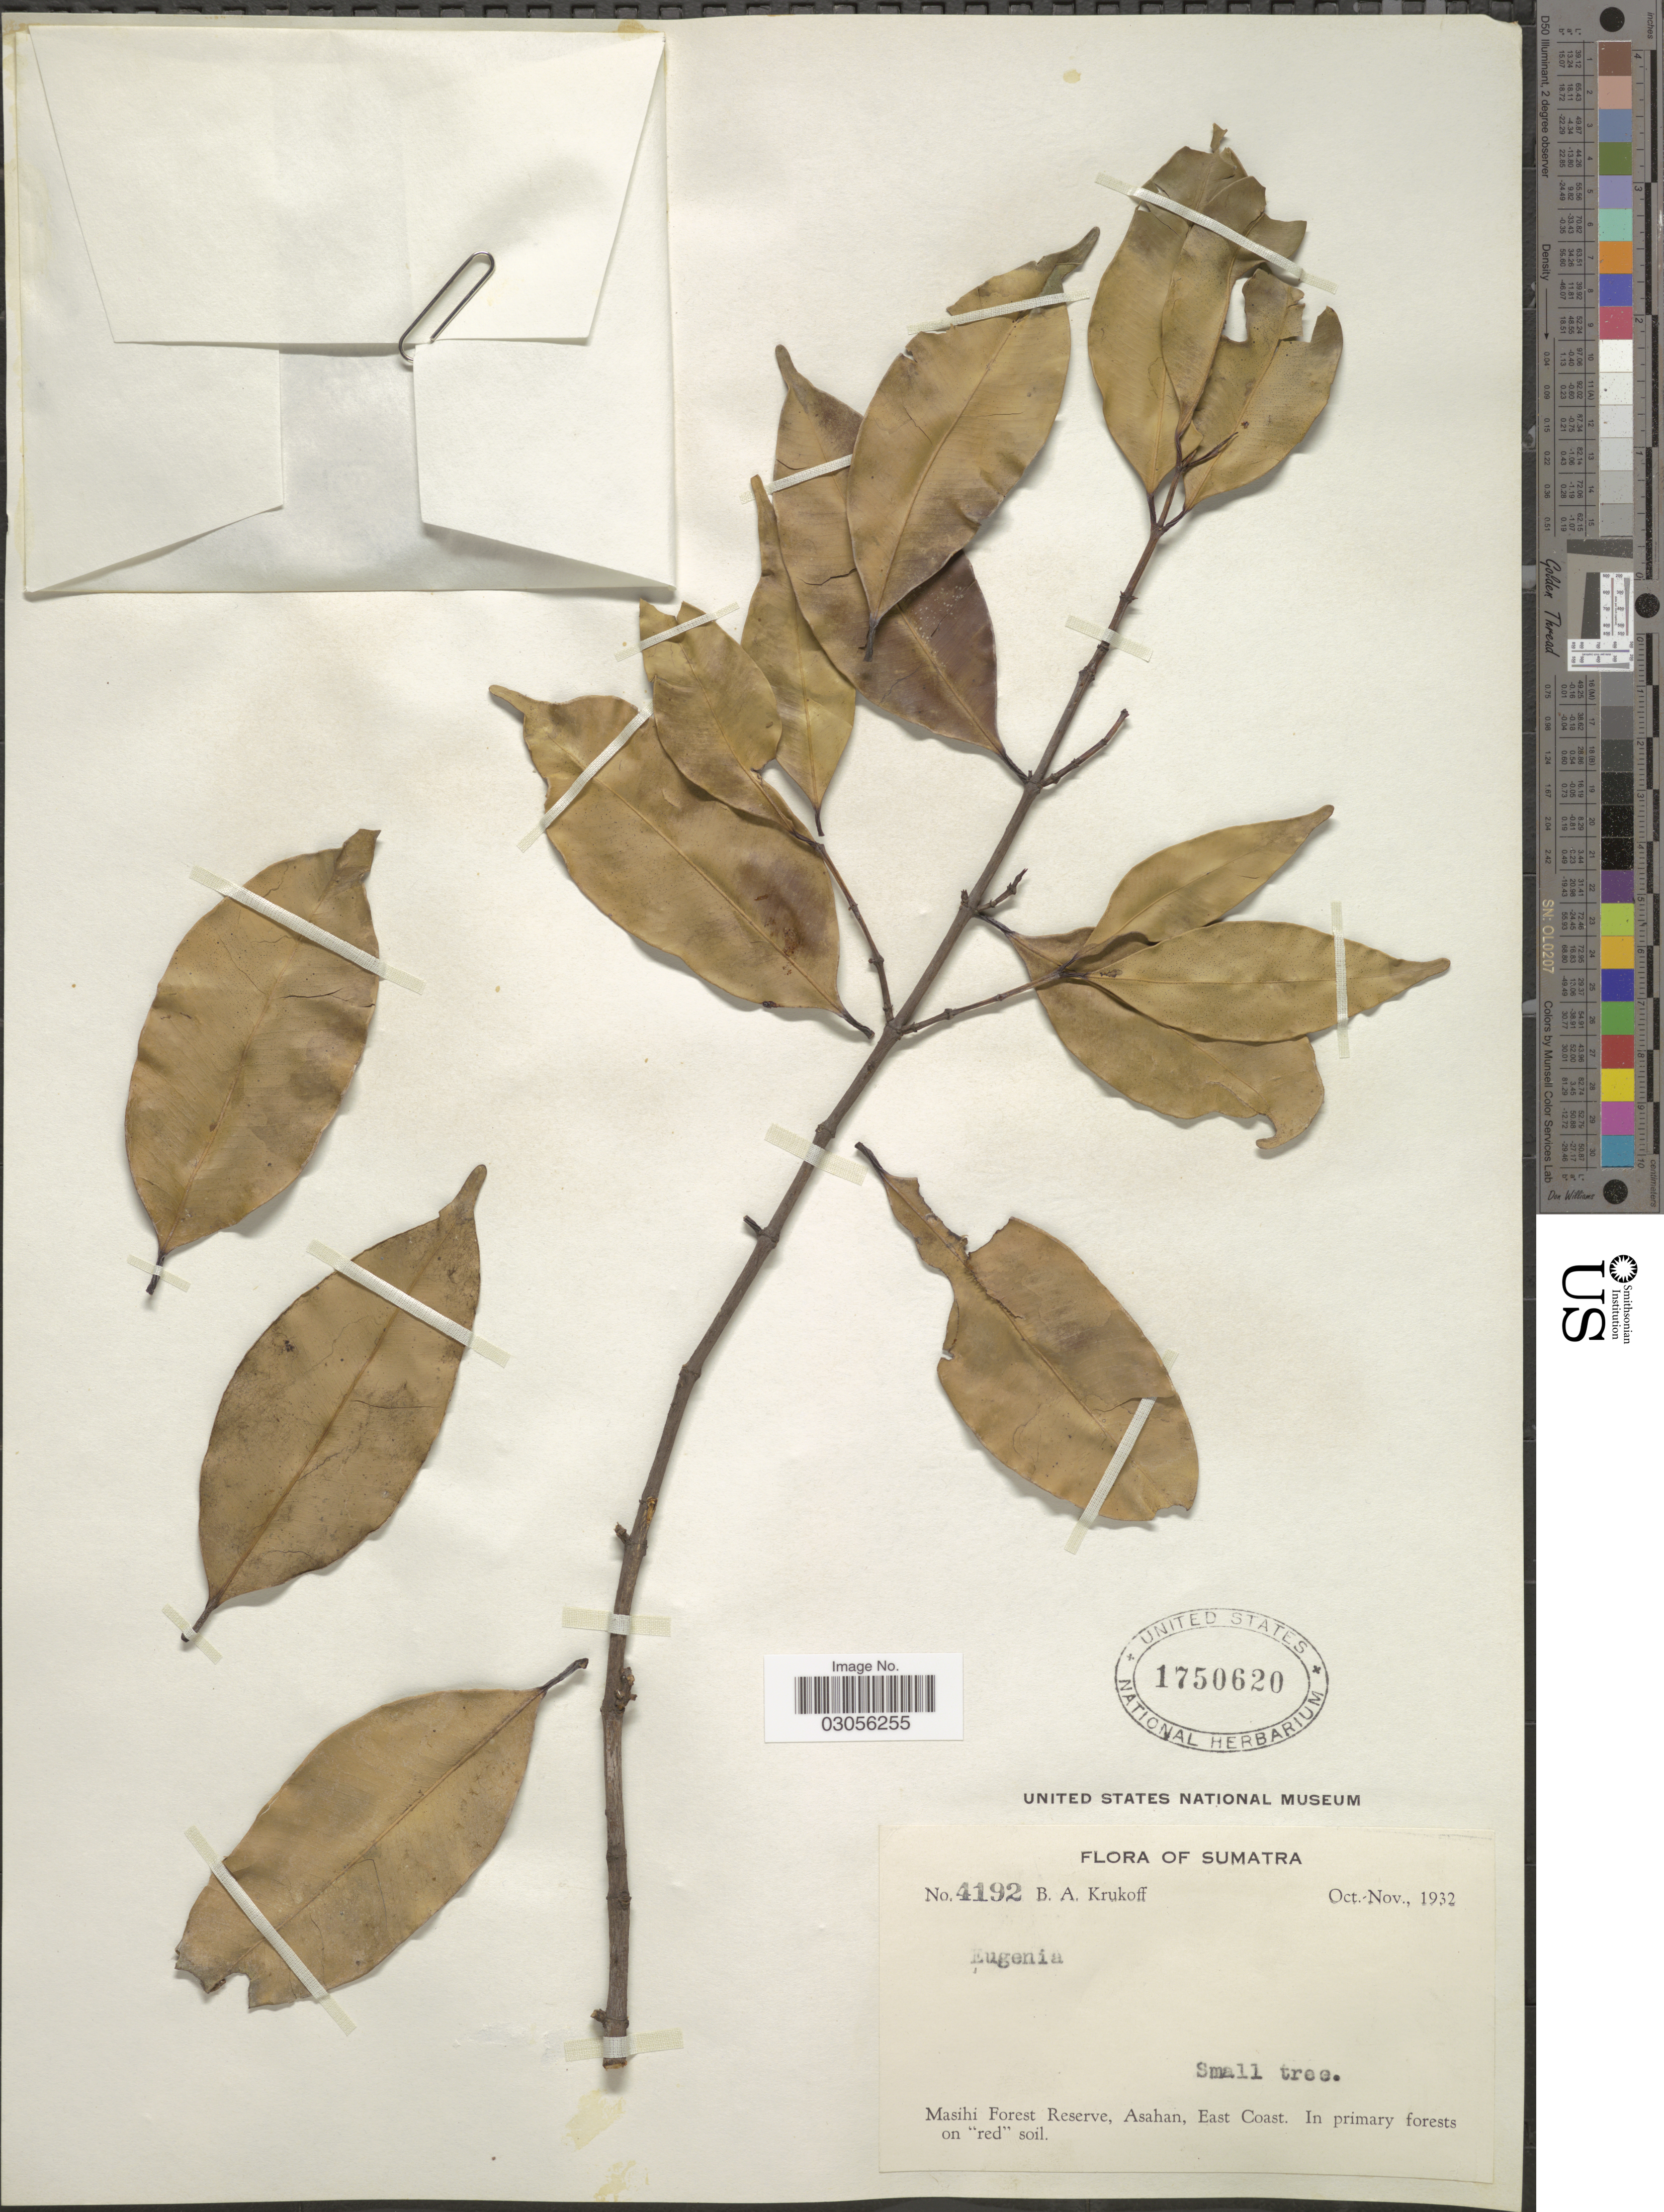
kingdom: Plantae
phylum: Tracheophyta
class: Magnoliopsida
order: Myrtales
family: Myrtaceae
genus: Syzygium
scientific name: Syzygium sp.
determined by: Strong, M. T., (US), Smithsonian Institution - National Museum of Natural History (UNITED STATES)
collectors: B. A. Krukoff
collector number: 4192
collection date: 1932-10/1932-11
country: Indonesia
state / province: Sumatra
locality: Masihi Forest Reserve, Asahan, East Coast.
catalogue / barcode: US 1750620